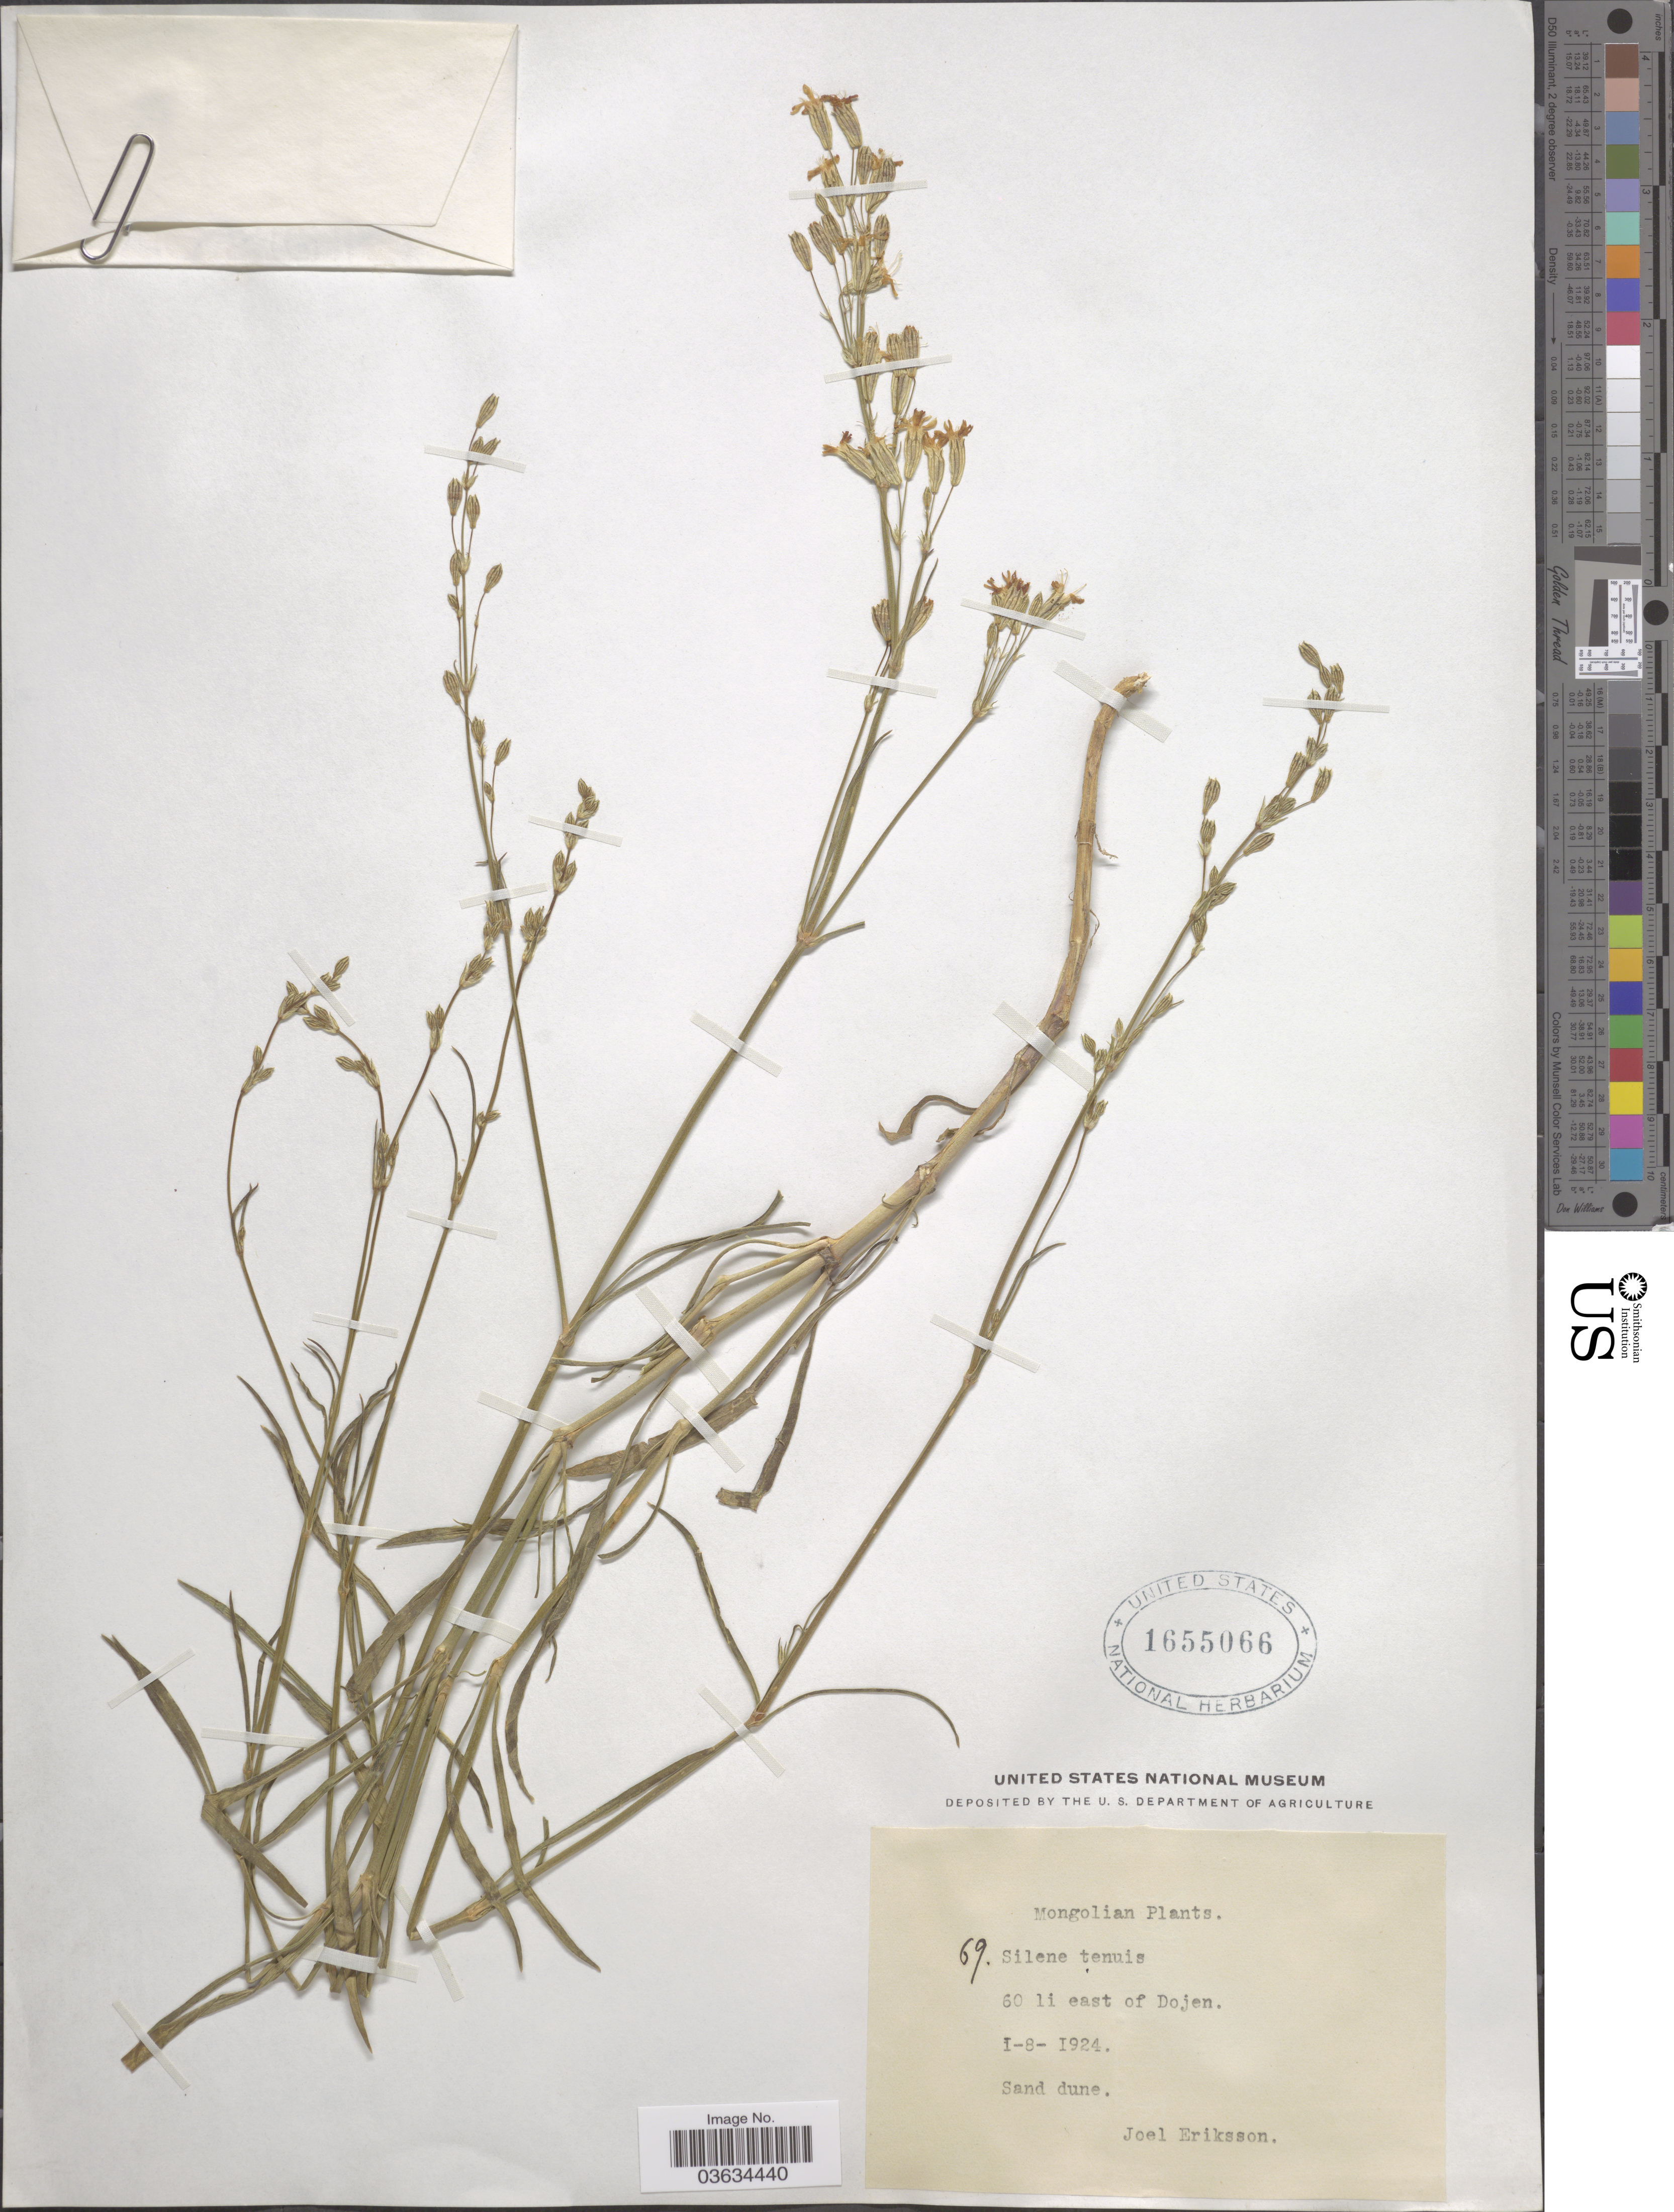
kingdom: Plantae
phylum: Tracheophyta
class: Magnoliopsida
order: Caryophyllales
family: Caryophyllaceae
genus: Silene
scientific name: Silene tenuis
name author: Willd.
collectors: J. Eriksson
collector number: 69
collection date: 1924-08-01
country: Mongolia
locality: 60 li east of Dojen. Sand dune.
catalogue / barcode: US 1655066